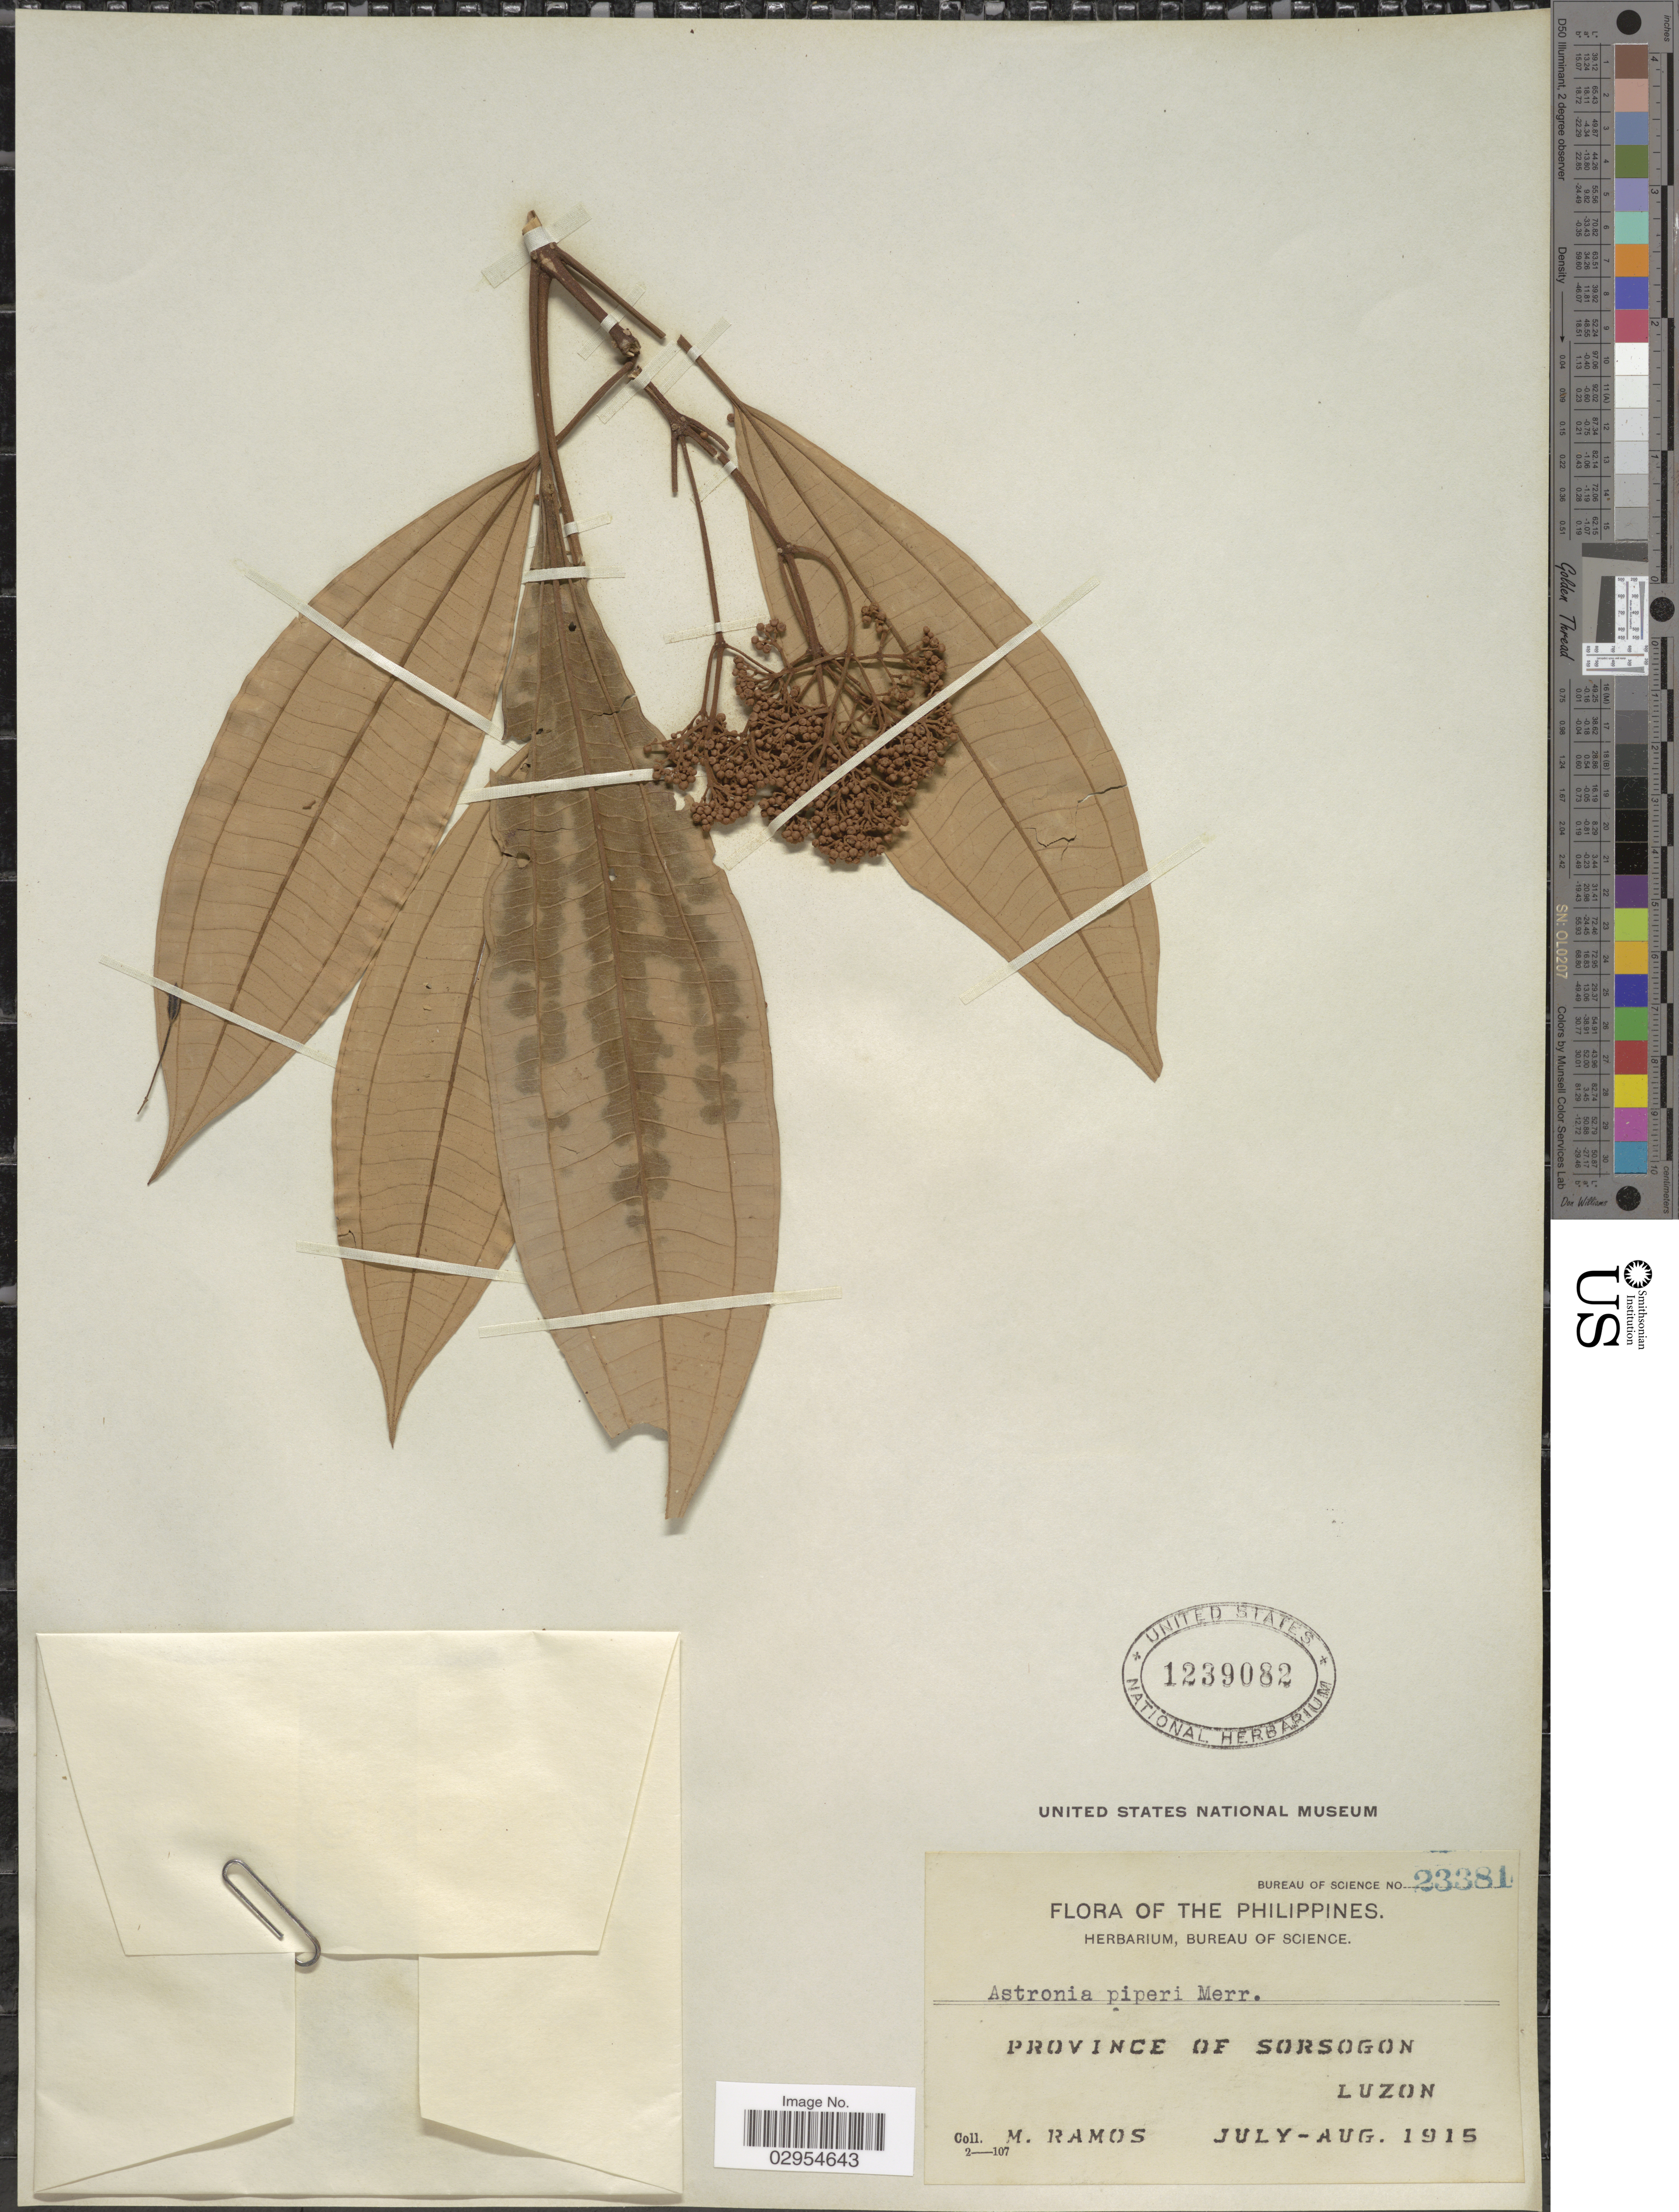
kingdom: Plantae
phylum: Tracheophyta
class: Magnoliopsida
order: Myrtales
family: Melastomataceae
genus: Astronia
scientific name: Astronia piperi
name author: Merr.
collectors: M. Ramos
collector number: Bureau of Science 23381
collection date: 1915-07/1915-08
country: Philippines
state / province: Bicol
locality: Province of Sorsogon. Luzon.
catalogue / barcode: US 1239082